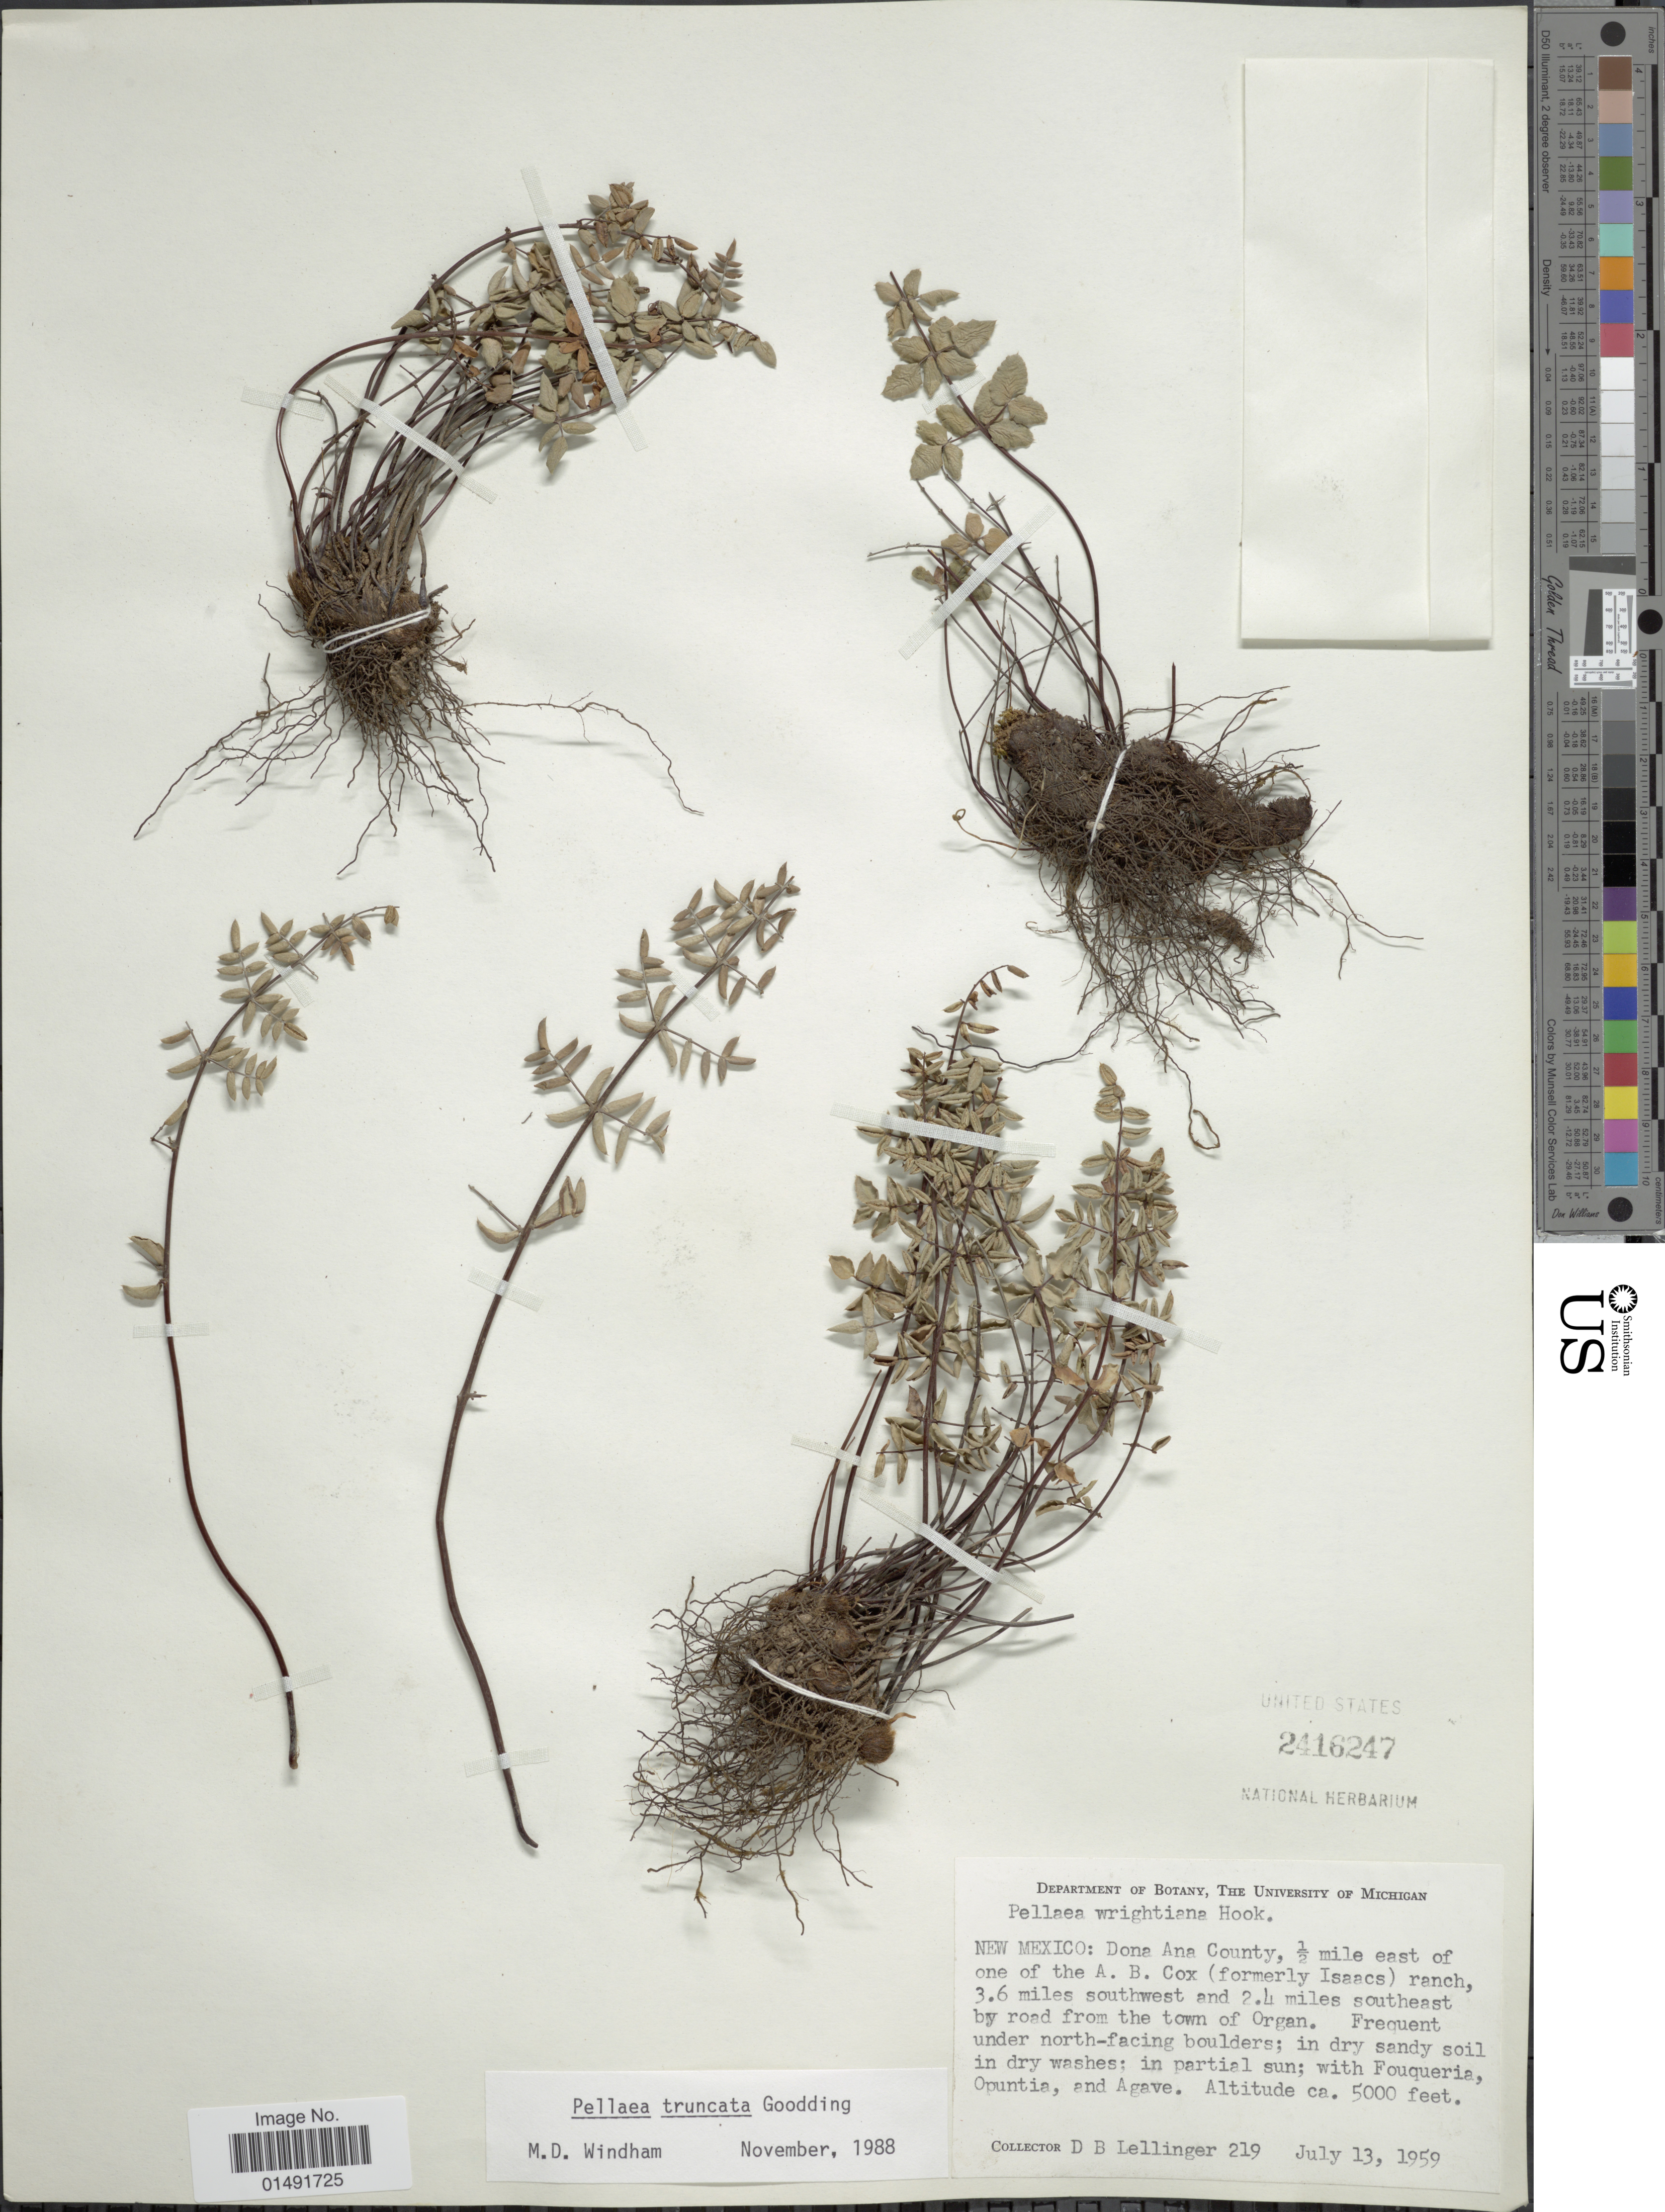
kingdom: Plantae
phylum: Tracheophyta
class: Polypodiopsida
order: Polypodiales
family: Pteridaceae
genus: Pellaea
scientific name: Pellaea truncata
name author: Goodd.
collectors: D. B. Lellinger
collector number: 219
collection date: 1959-07-13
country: United States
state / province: New Mexico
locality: Dona Ana County, ½ mile east of one of the A. B. Cox (formerly Isaacs) ranch, 3.6 miles southwest and 2.4 miles southeast by road from the town of Organ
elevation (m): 1524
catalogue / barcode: US 2416247